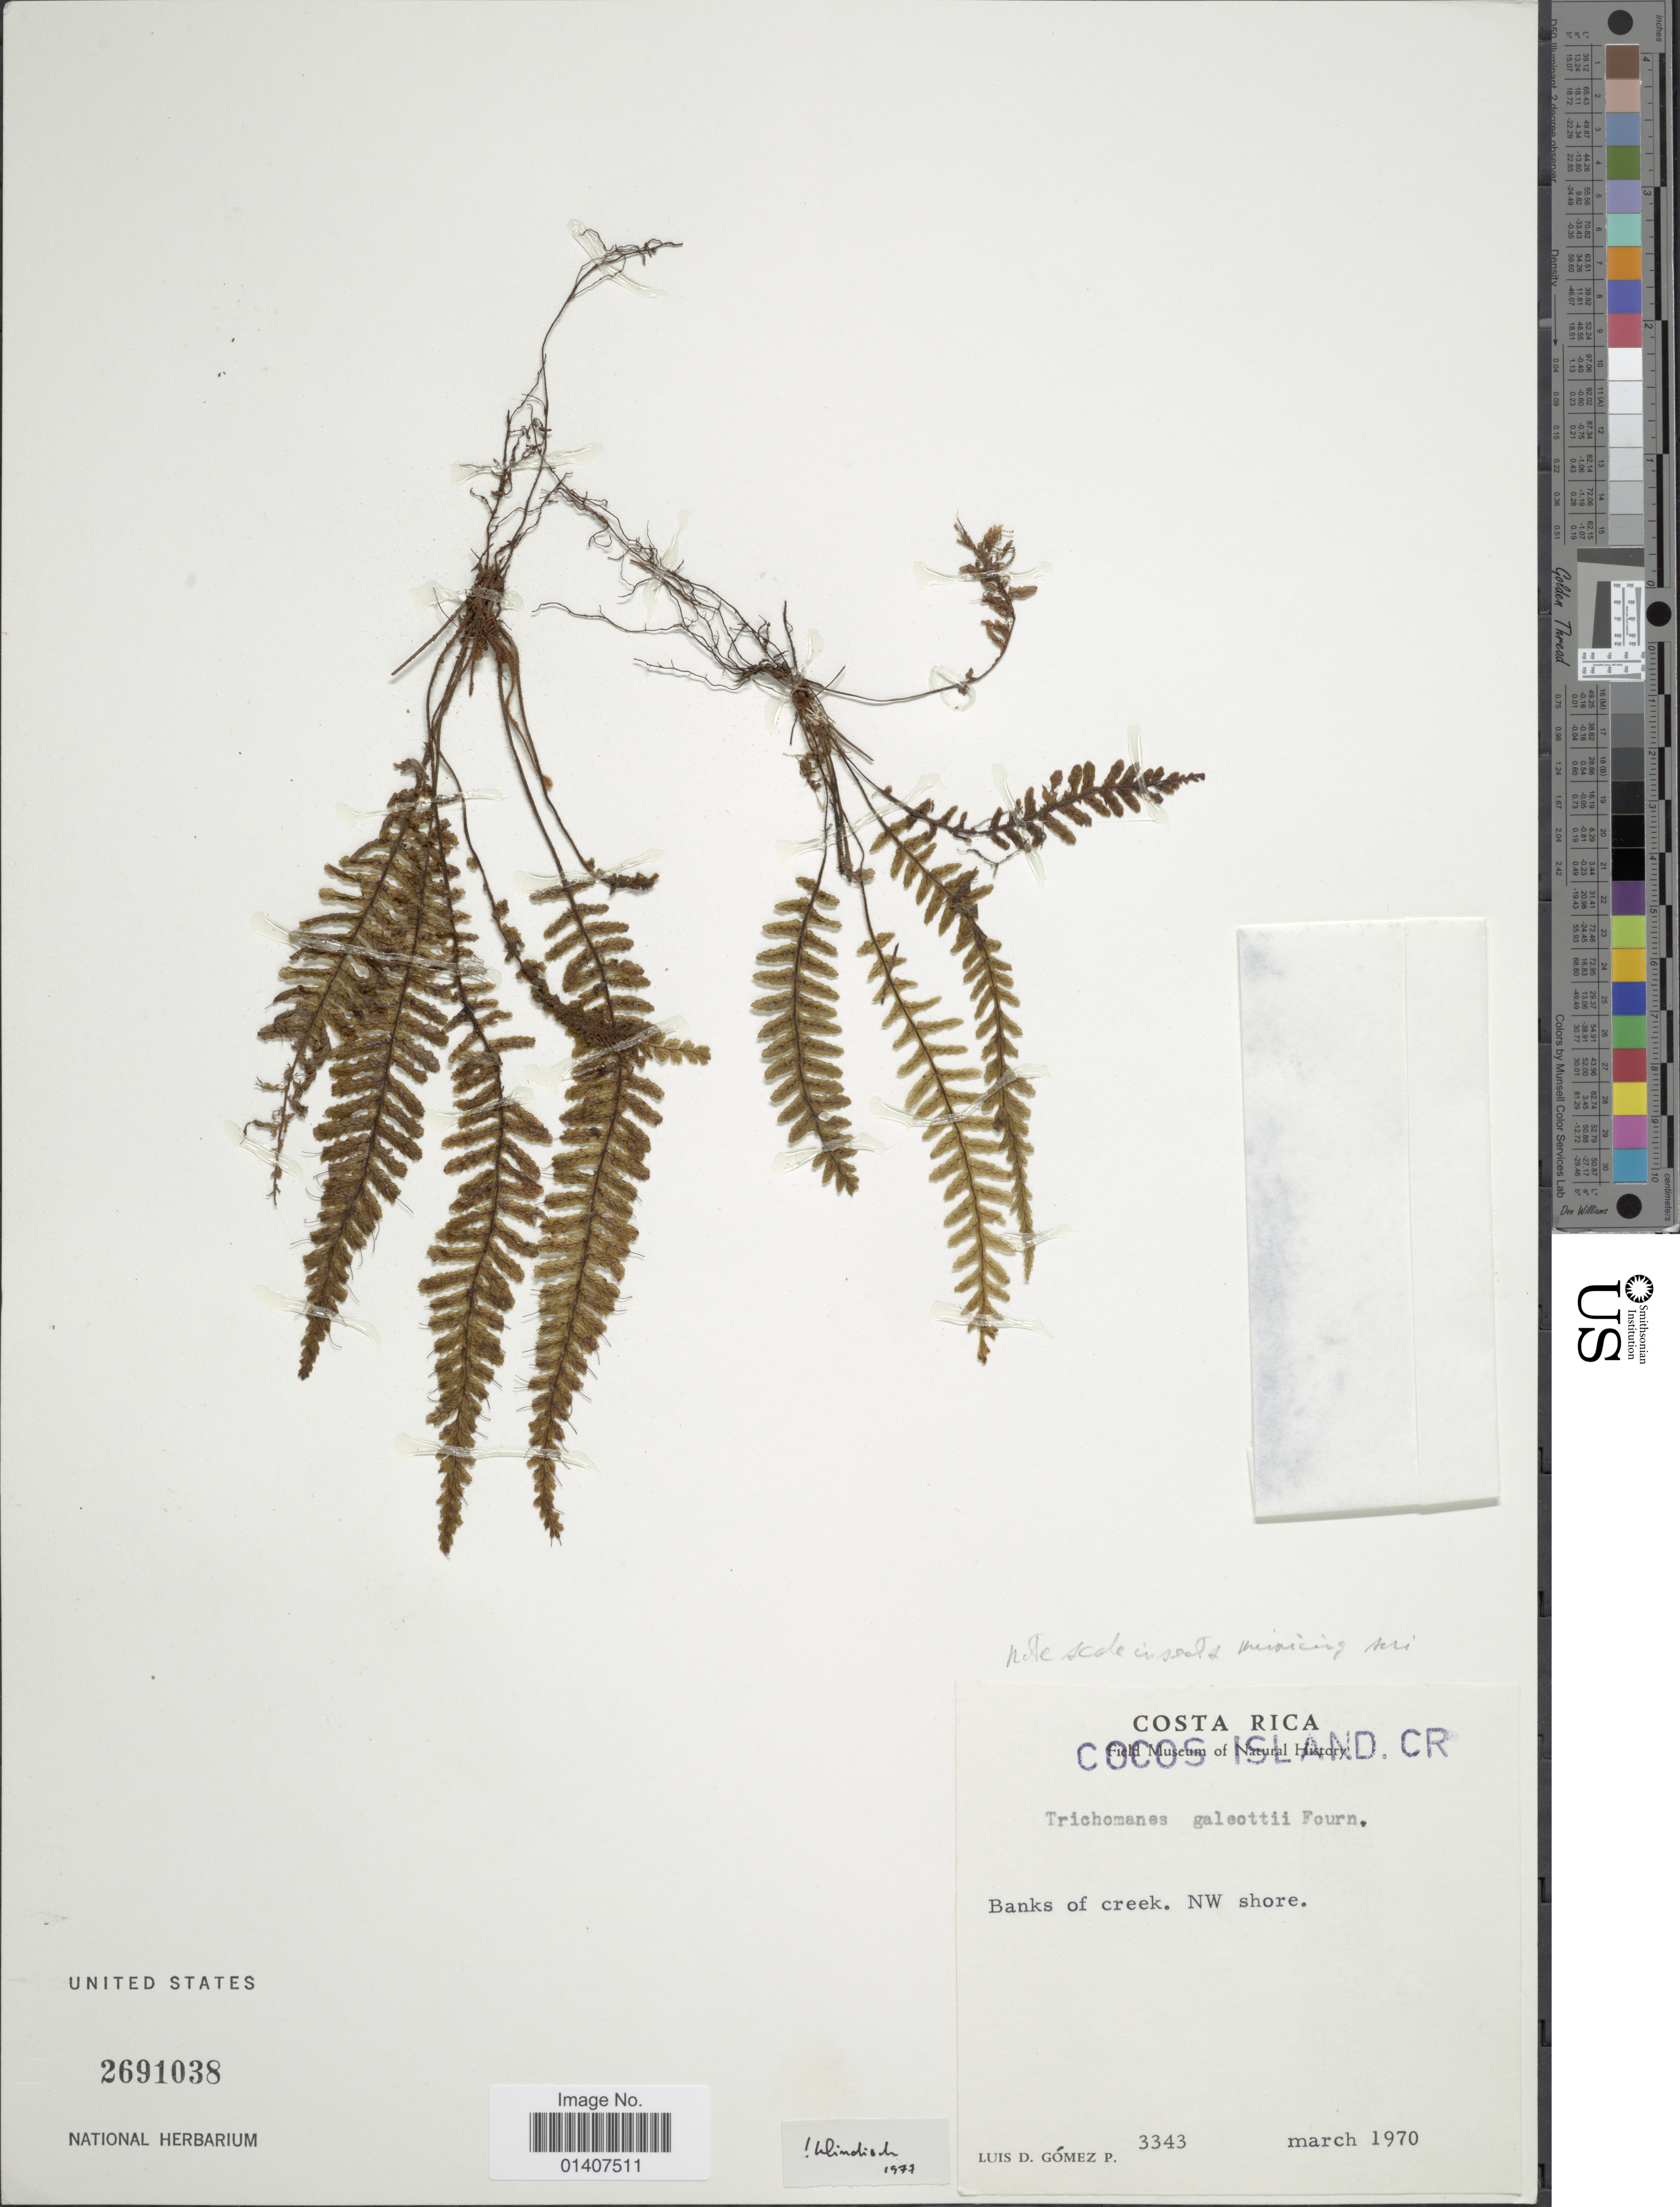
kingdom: Plantae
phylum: Tracheophyta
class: Polypodiopsida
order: Hymenophyllales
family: Hymenophyllaceae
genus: Trichomanes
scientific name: Trichomanes galeottii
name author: E. Fourn.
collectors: L. D. Gómez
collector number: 3343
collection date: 1970-03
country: Costa Rica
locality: Cocos Island. Cr., Banks of creek, NW shore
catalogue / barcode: US 2691038